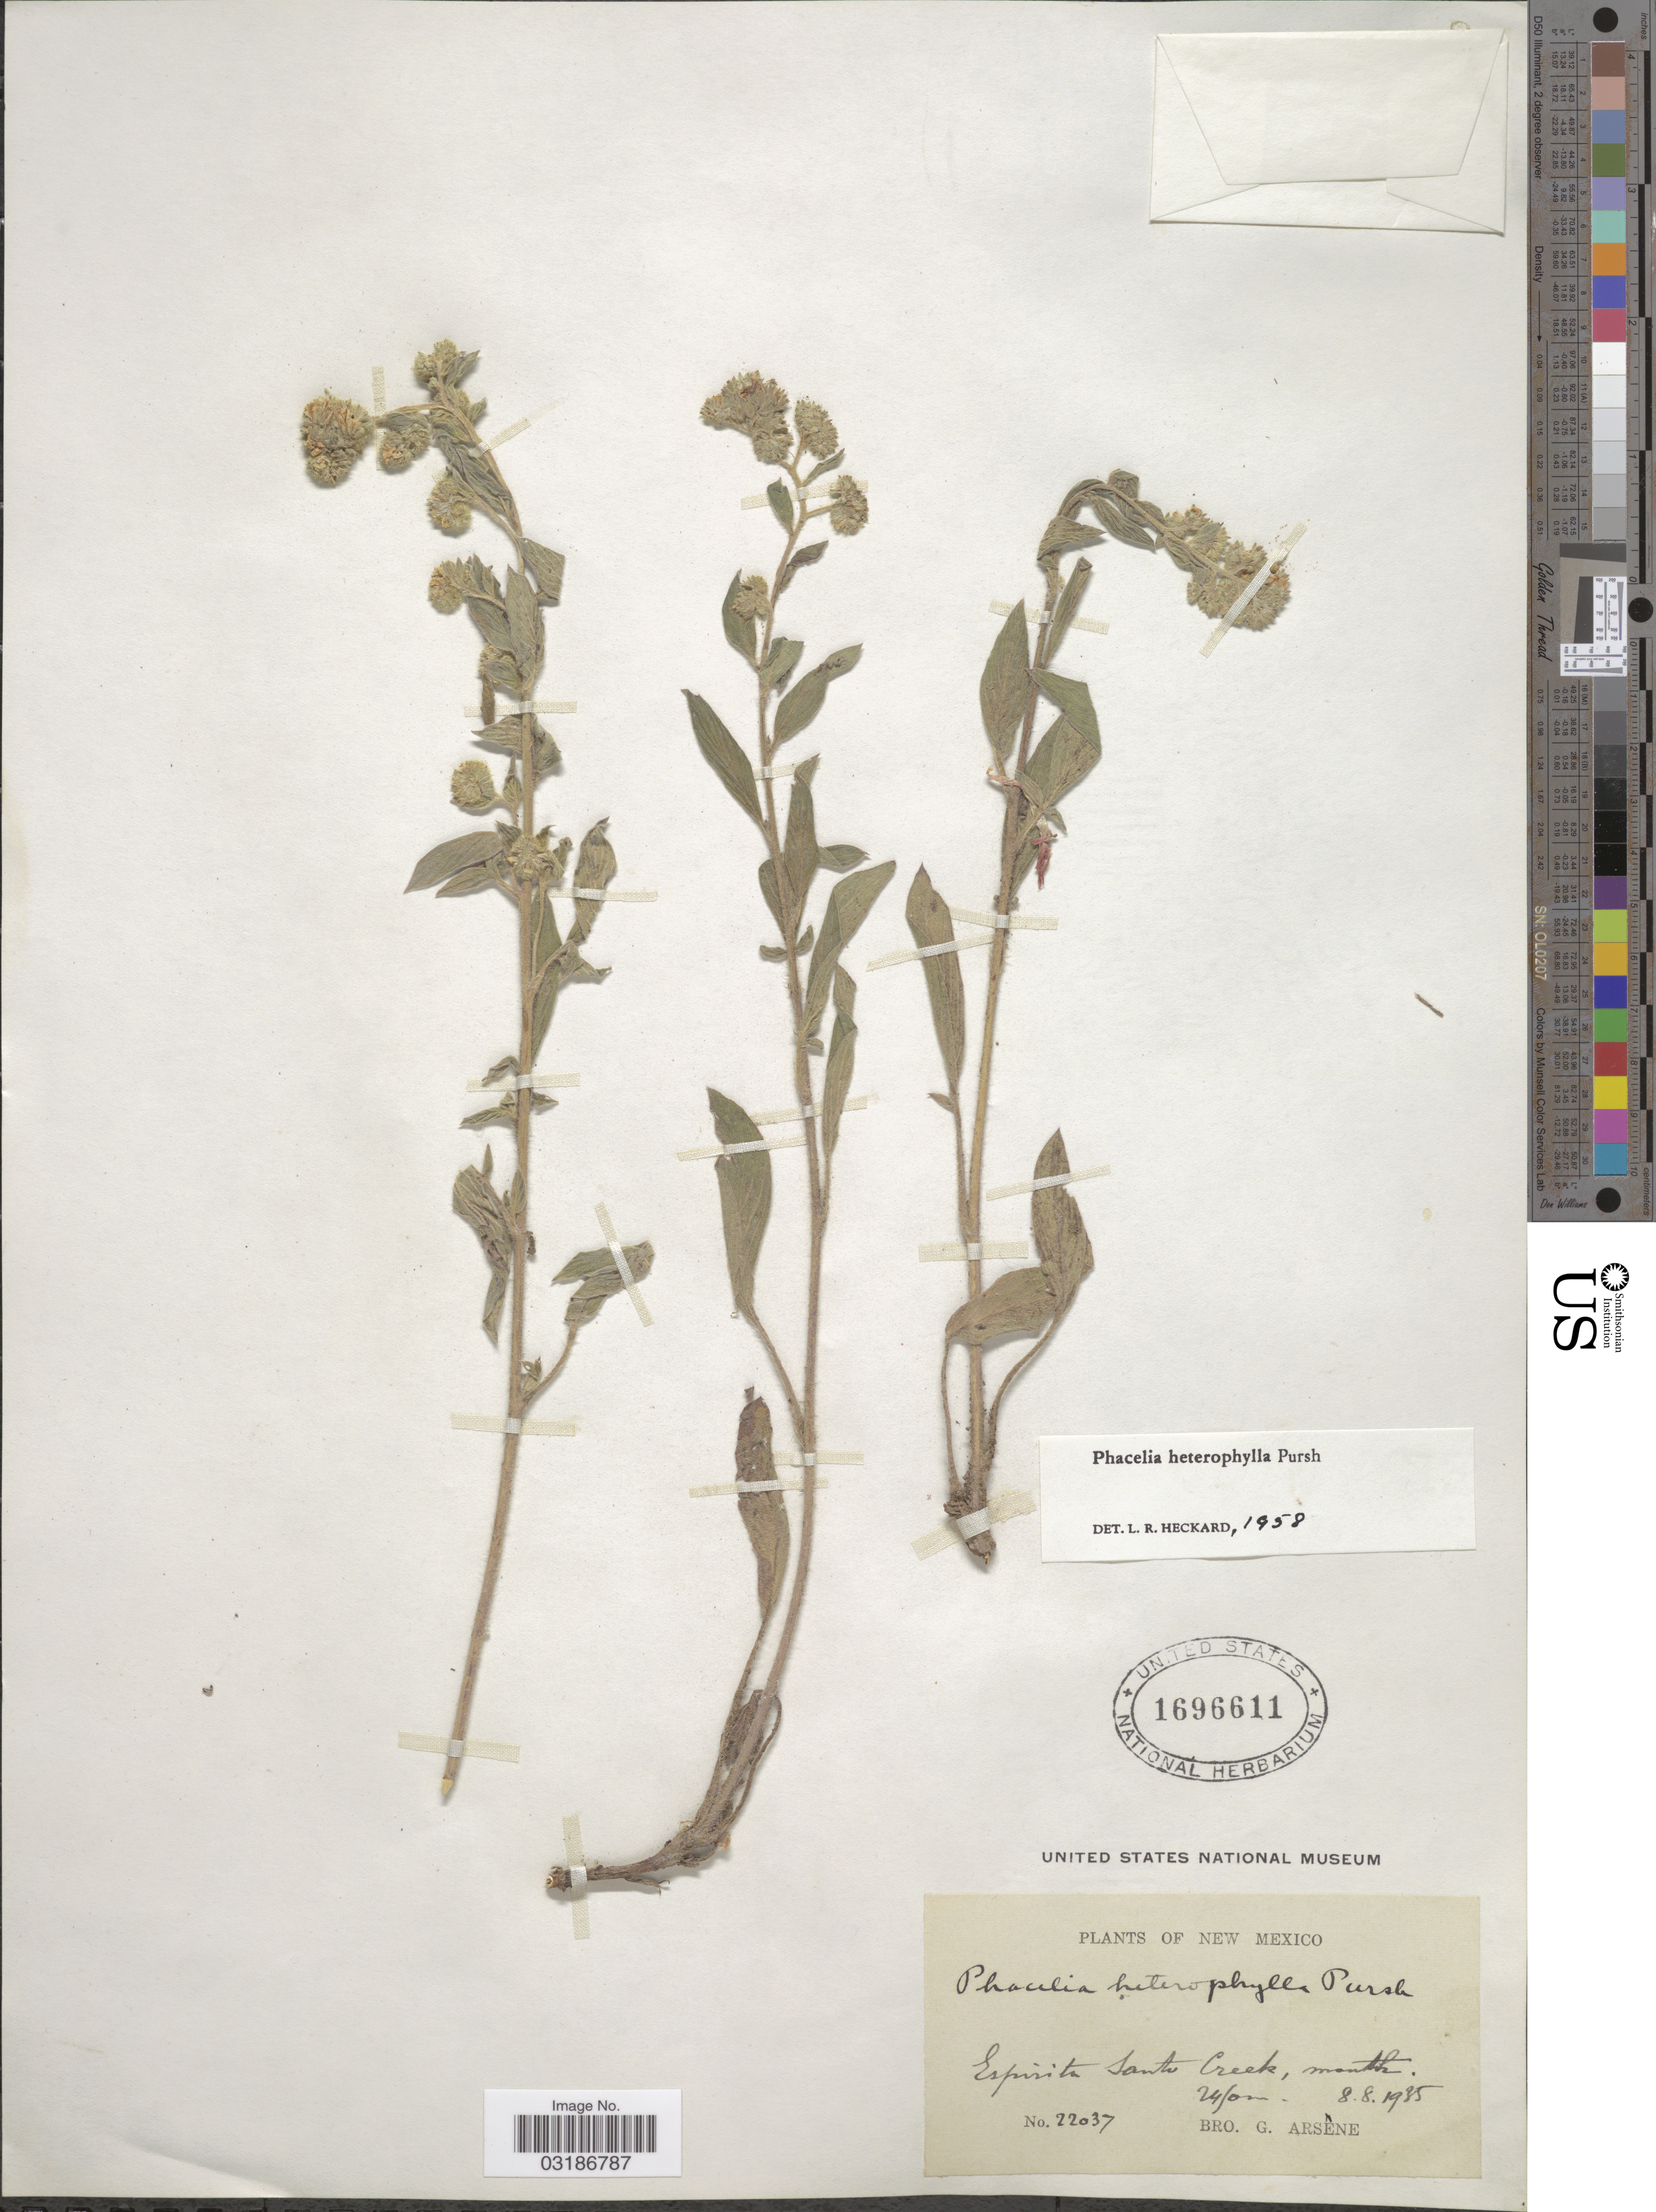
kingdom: Plantae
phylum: Tracheophyta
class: Magnoliopsida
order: Boraginales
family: Hydrophyllaceae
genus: Phacelia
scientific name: Phacelia heterophylla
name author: Pursh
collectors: Bro. G. Arsène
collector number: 22037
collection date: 1935-08-08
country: United States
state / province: New Mexico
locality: Espiritu Santo Creek.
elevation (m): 2450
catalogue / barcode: US 1696611